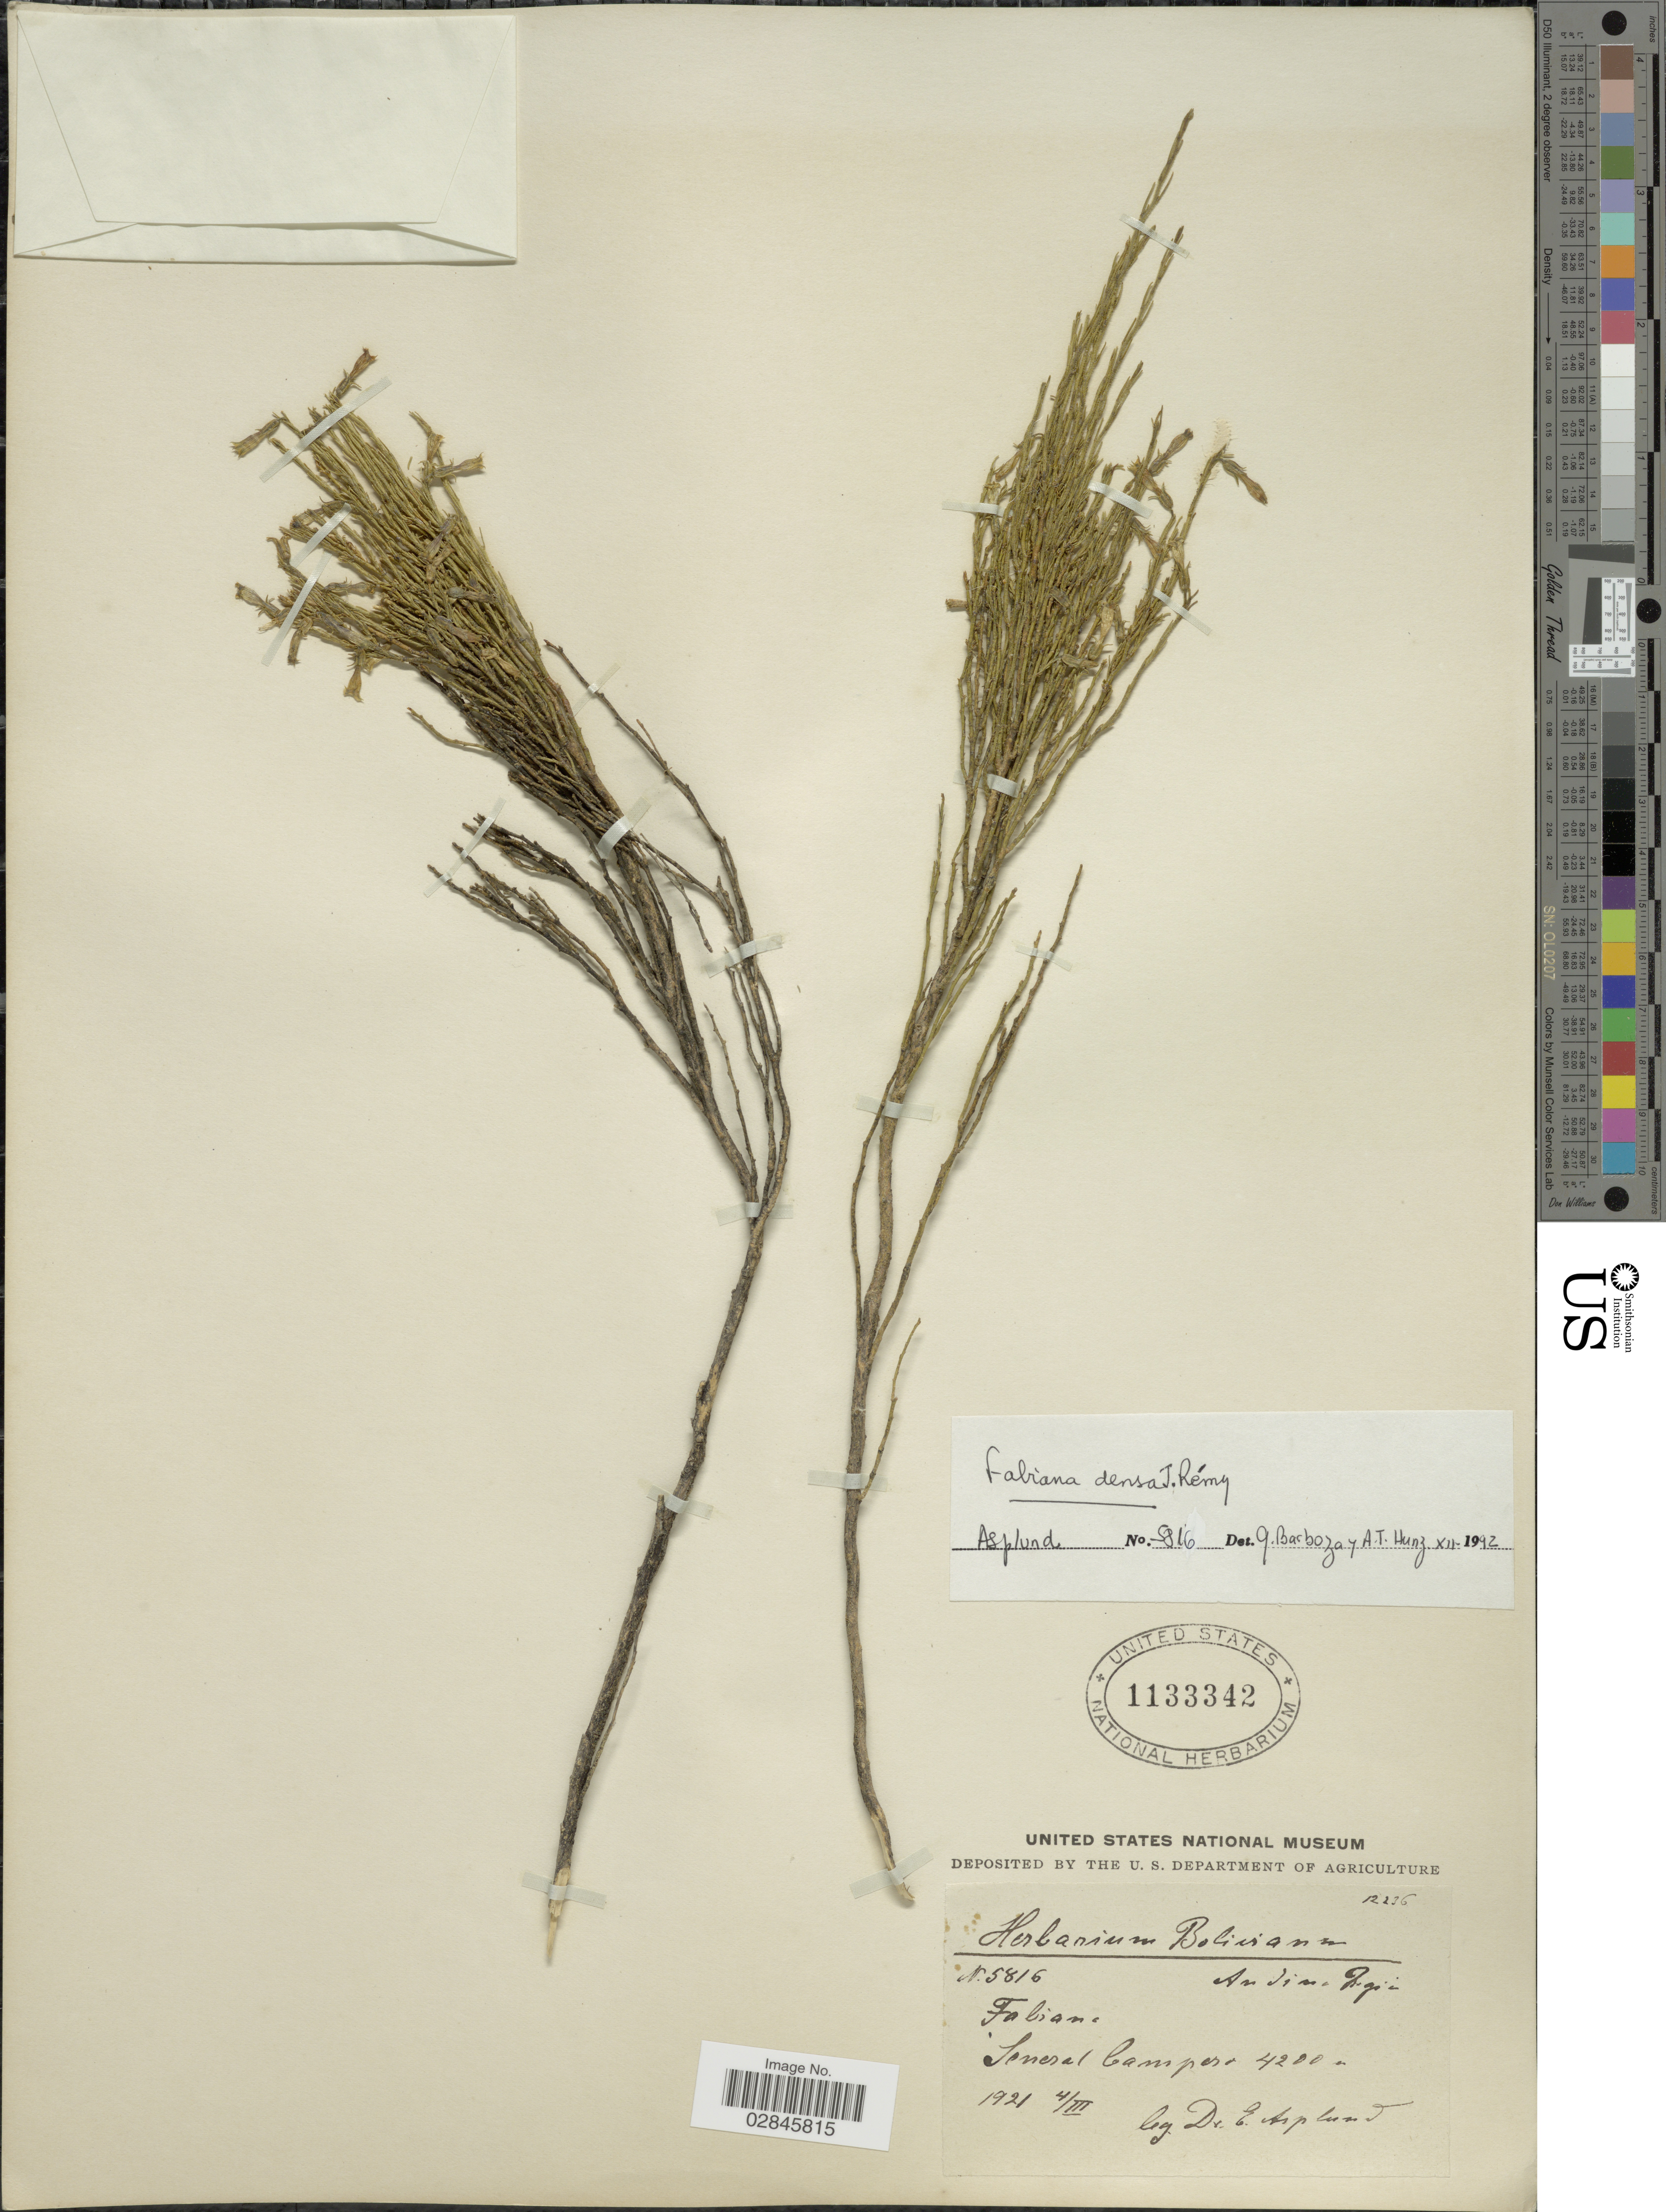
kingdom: Plantae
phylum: Tracheophyta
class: Magnoliopsida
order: Solanales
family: Solanaceae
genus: Fabiana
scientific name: Fabiana densa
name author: Remy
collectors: E. Asplund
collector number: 5816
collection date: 1921-03-04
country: Bolivia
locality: General Campero.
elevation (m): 4200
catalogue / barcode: US 1133342